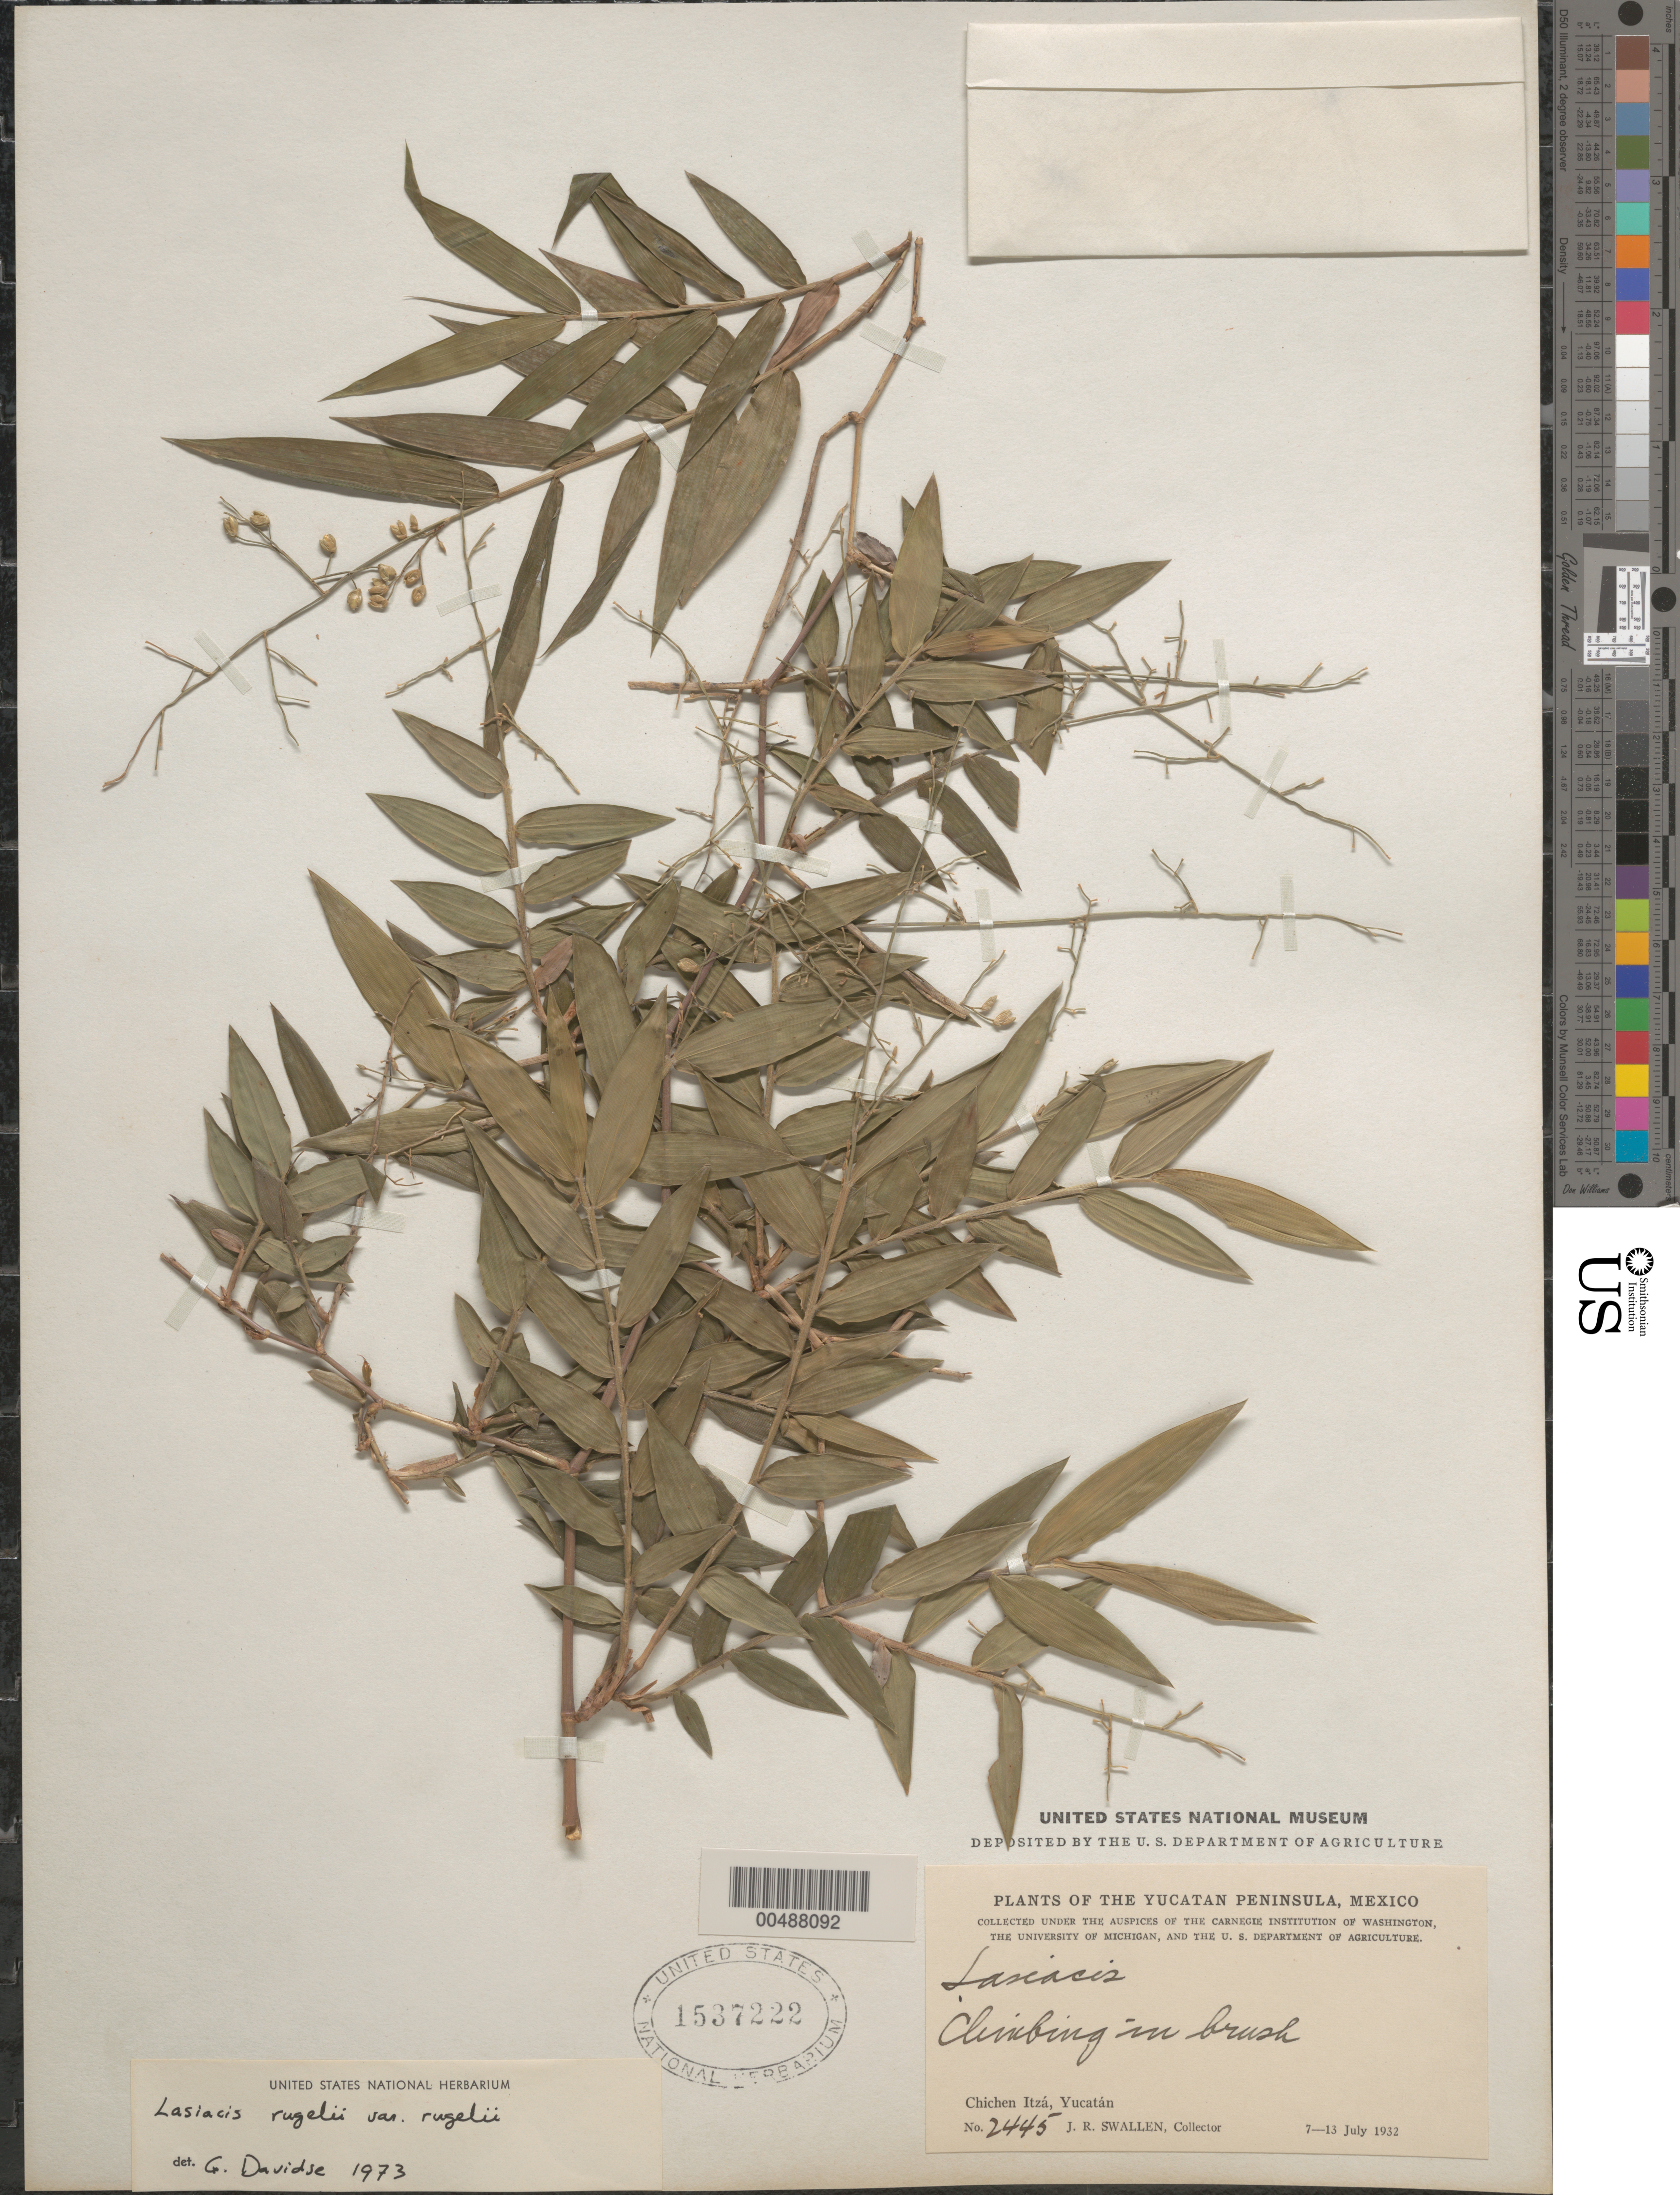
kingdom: Plantae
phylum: Tracheophyta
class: Liliopsida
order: Poales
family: Poaceae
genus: Lasiacis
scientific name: Lasiacis rugelii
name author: (Griseb.) Hitchc.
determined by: Davidse, Gerrit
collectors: J. R. Swallen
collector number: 2445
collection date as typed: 7 Jul 1932 to 13 Jul 1932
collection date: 1932-07-07/1932-07-13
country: Mexico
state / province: Yucatan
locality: Yucatan Peninsula, Chichen Itz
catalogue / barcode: US 1537222